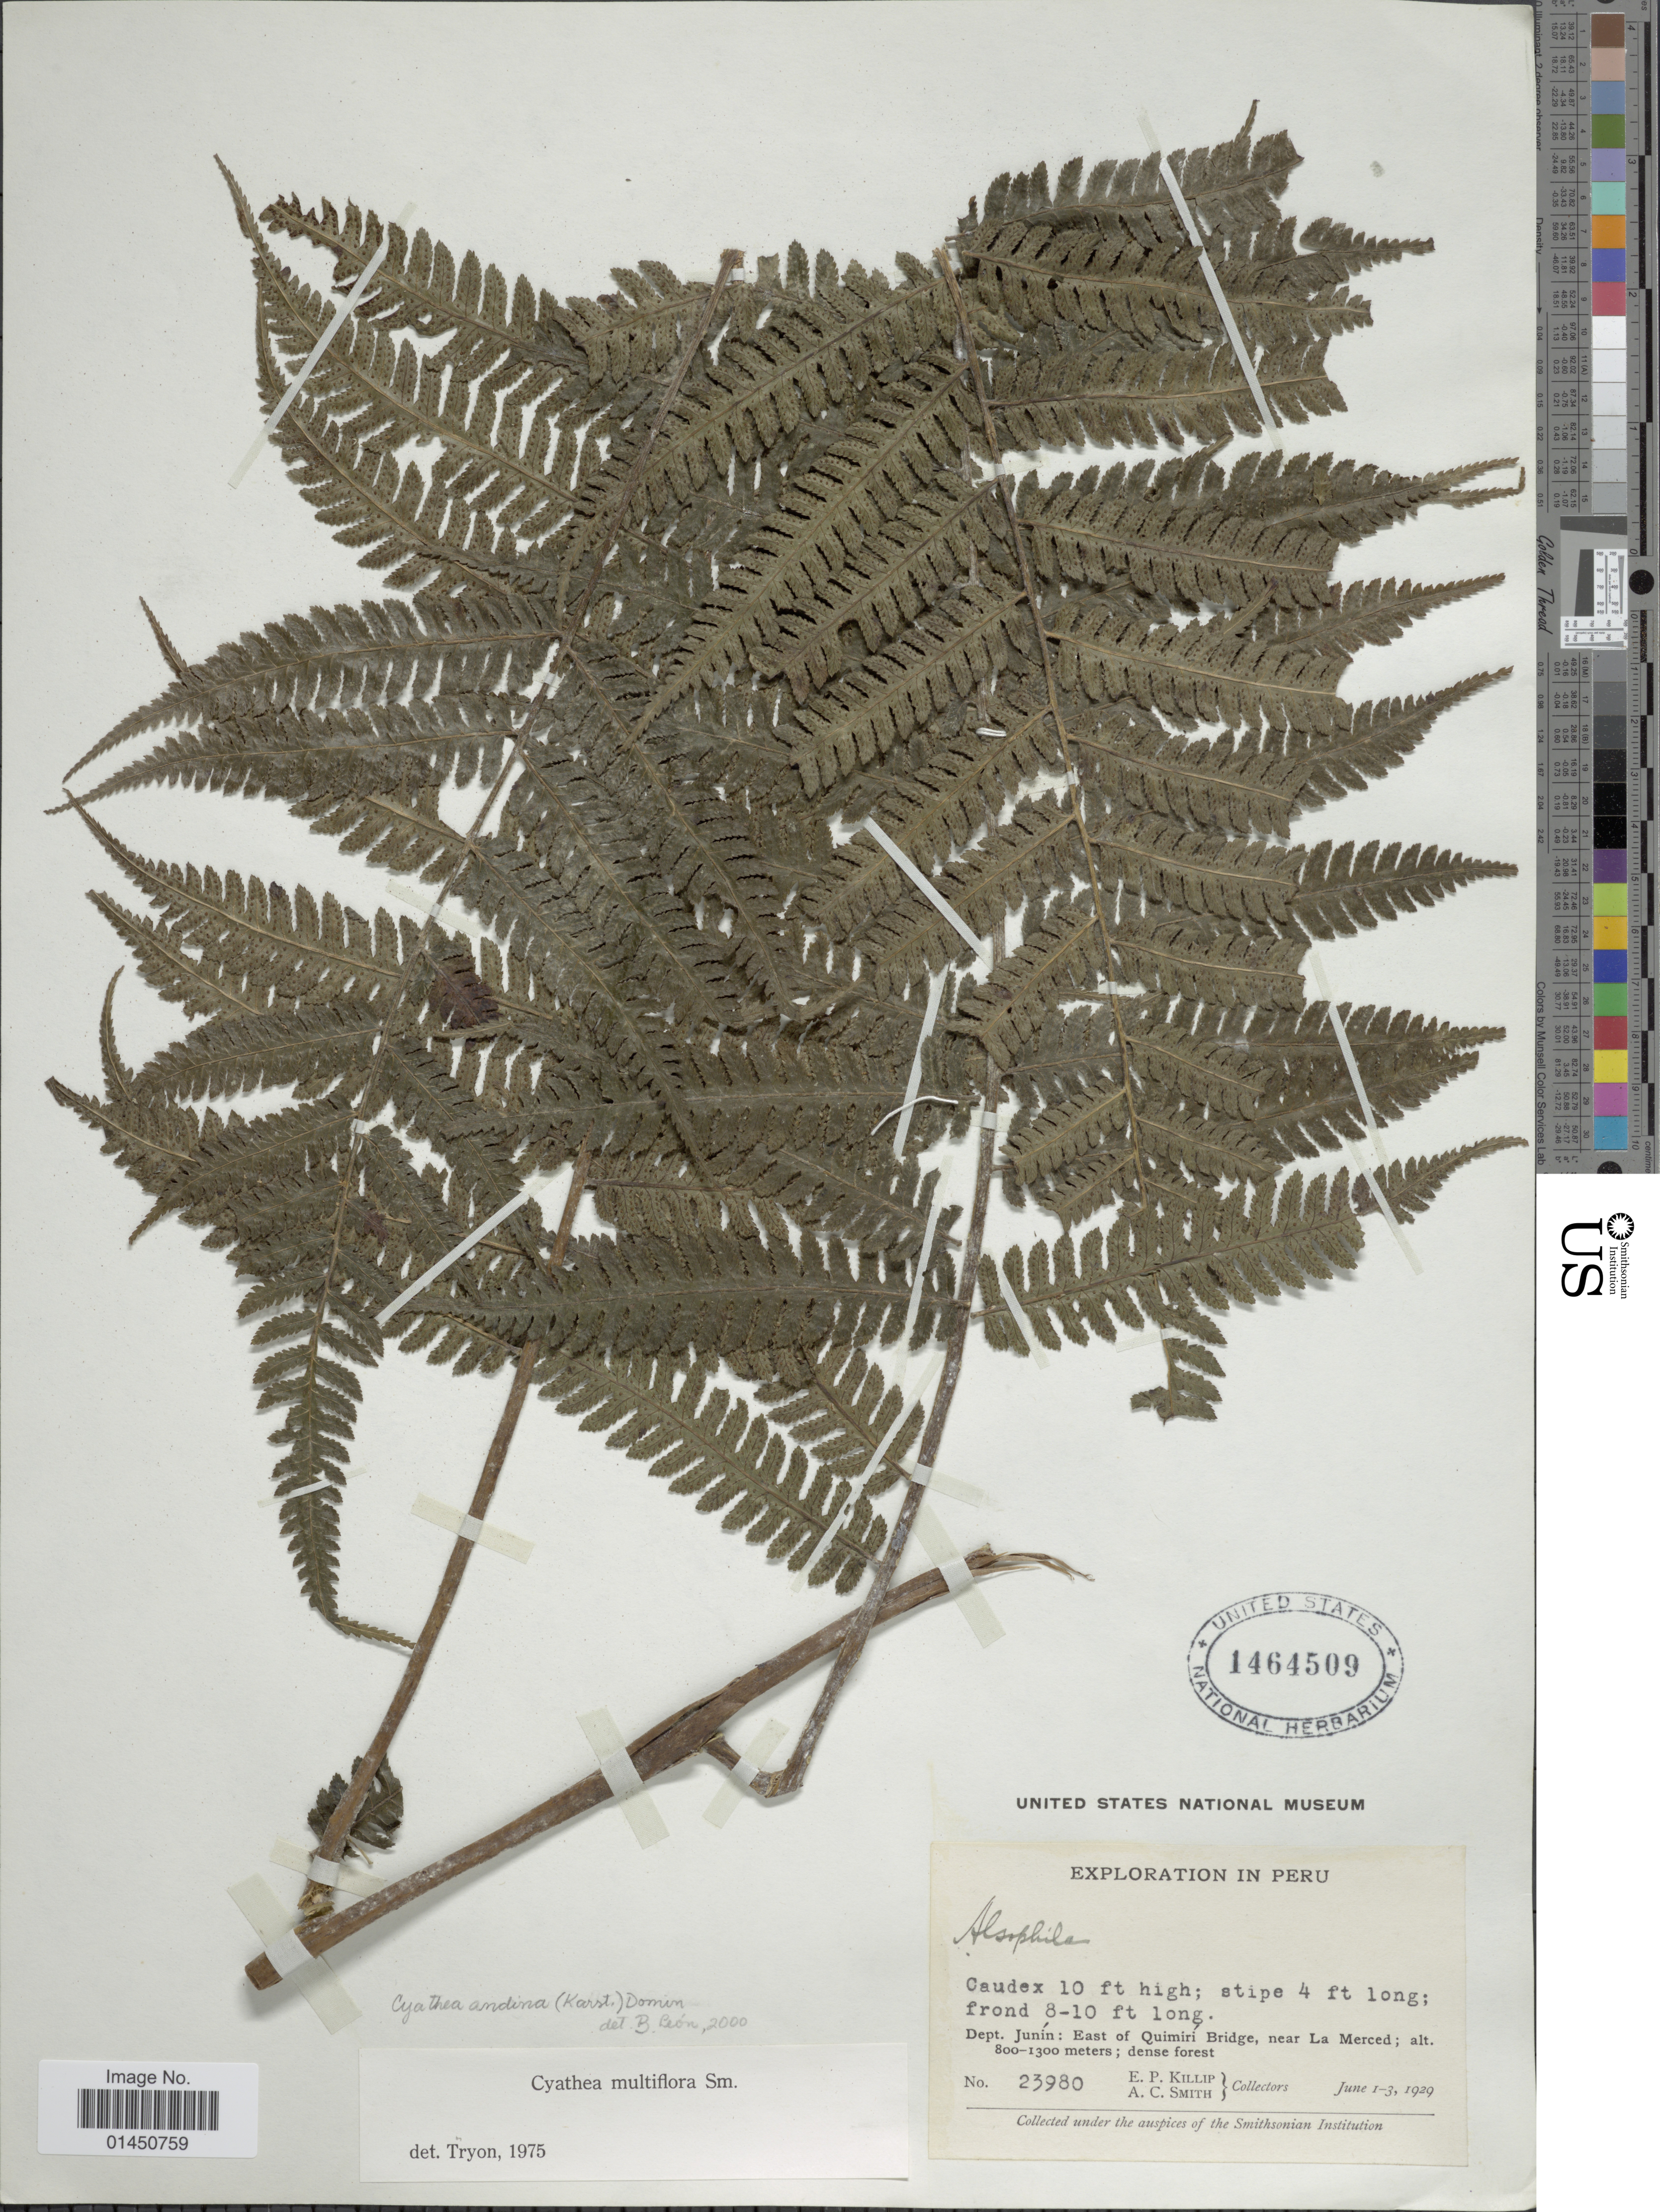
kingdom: Plantae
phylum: Tracheophyta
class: Polypodiopsida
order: Cyatheales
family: Cyatheaceae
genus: Cyathea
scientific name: Cyathea andina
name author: Domin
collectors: E. P. Killip & A. C. Smith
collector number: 23980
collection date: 1929-06-01/1929-06-03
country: Peru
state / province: Junín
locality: East of Quimiri Bridge, near La Merced.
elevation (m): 800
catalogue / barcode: US 1464509